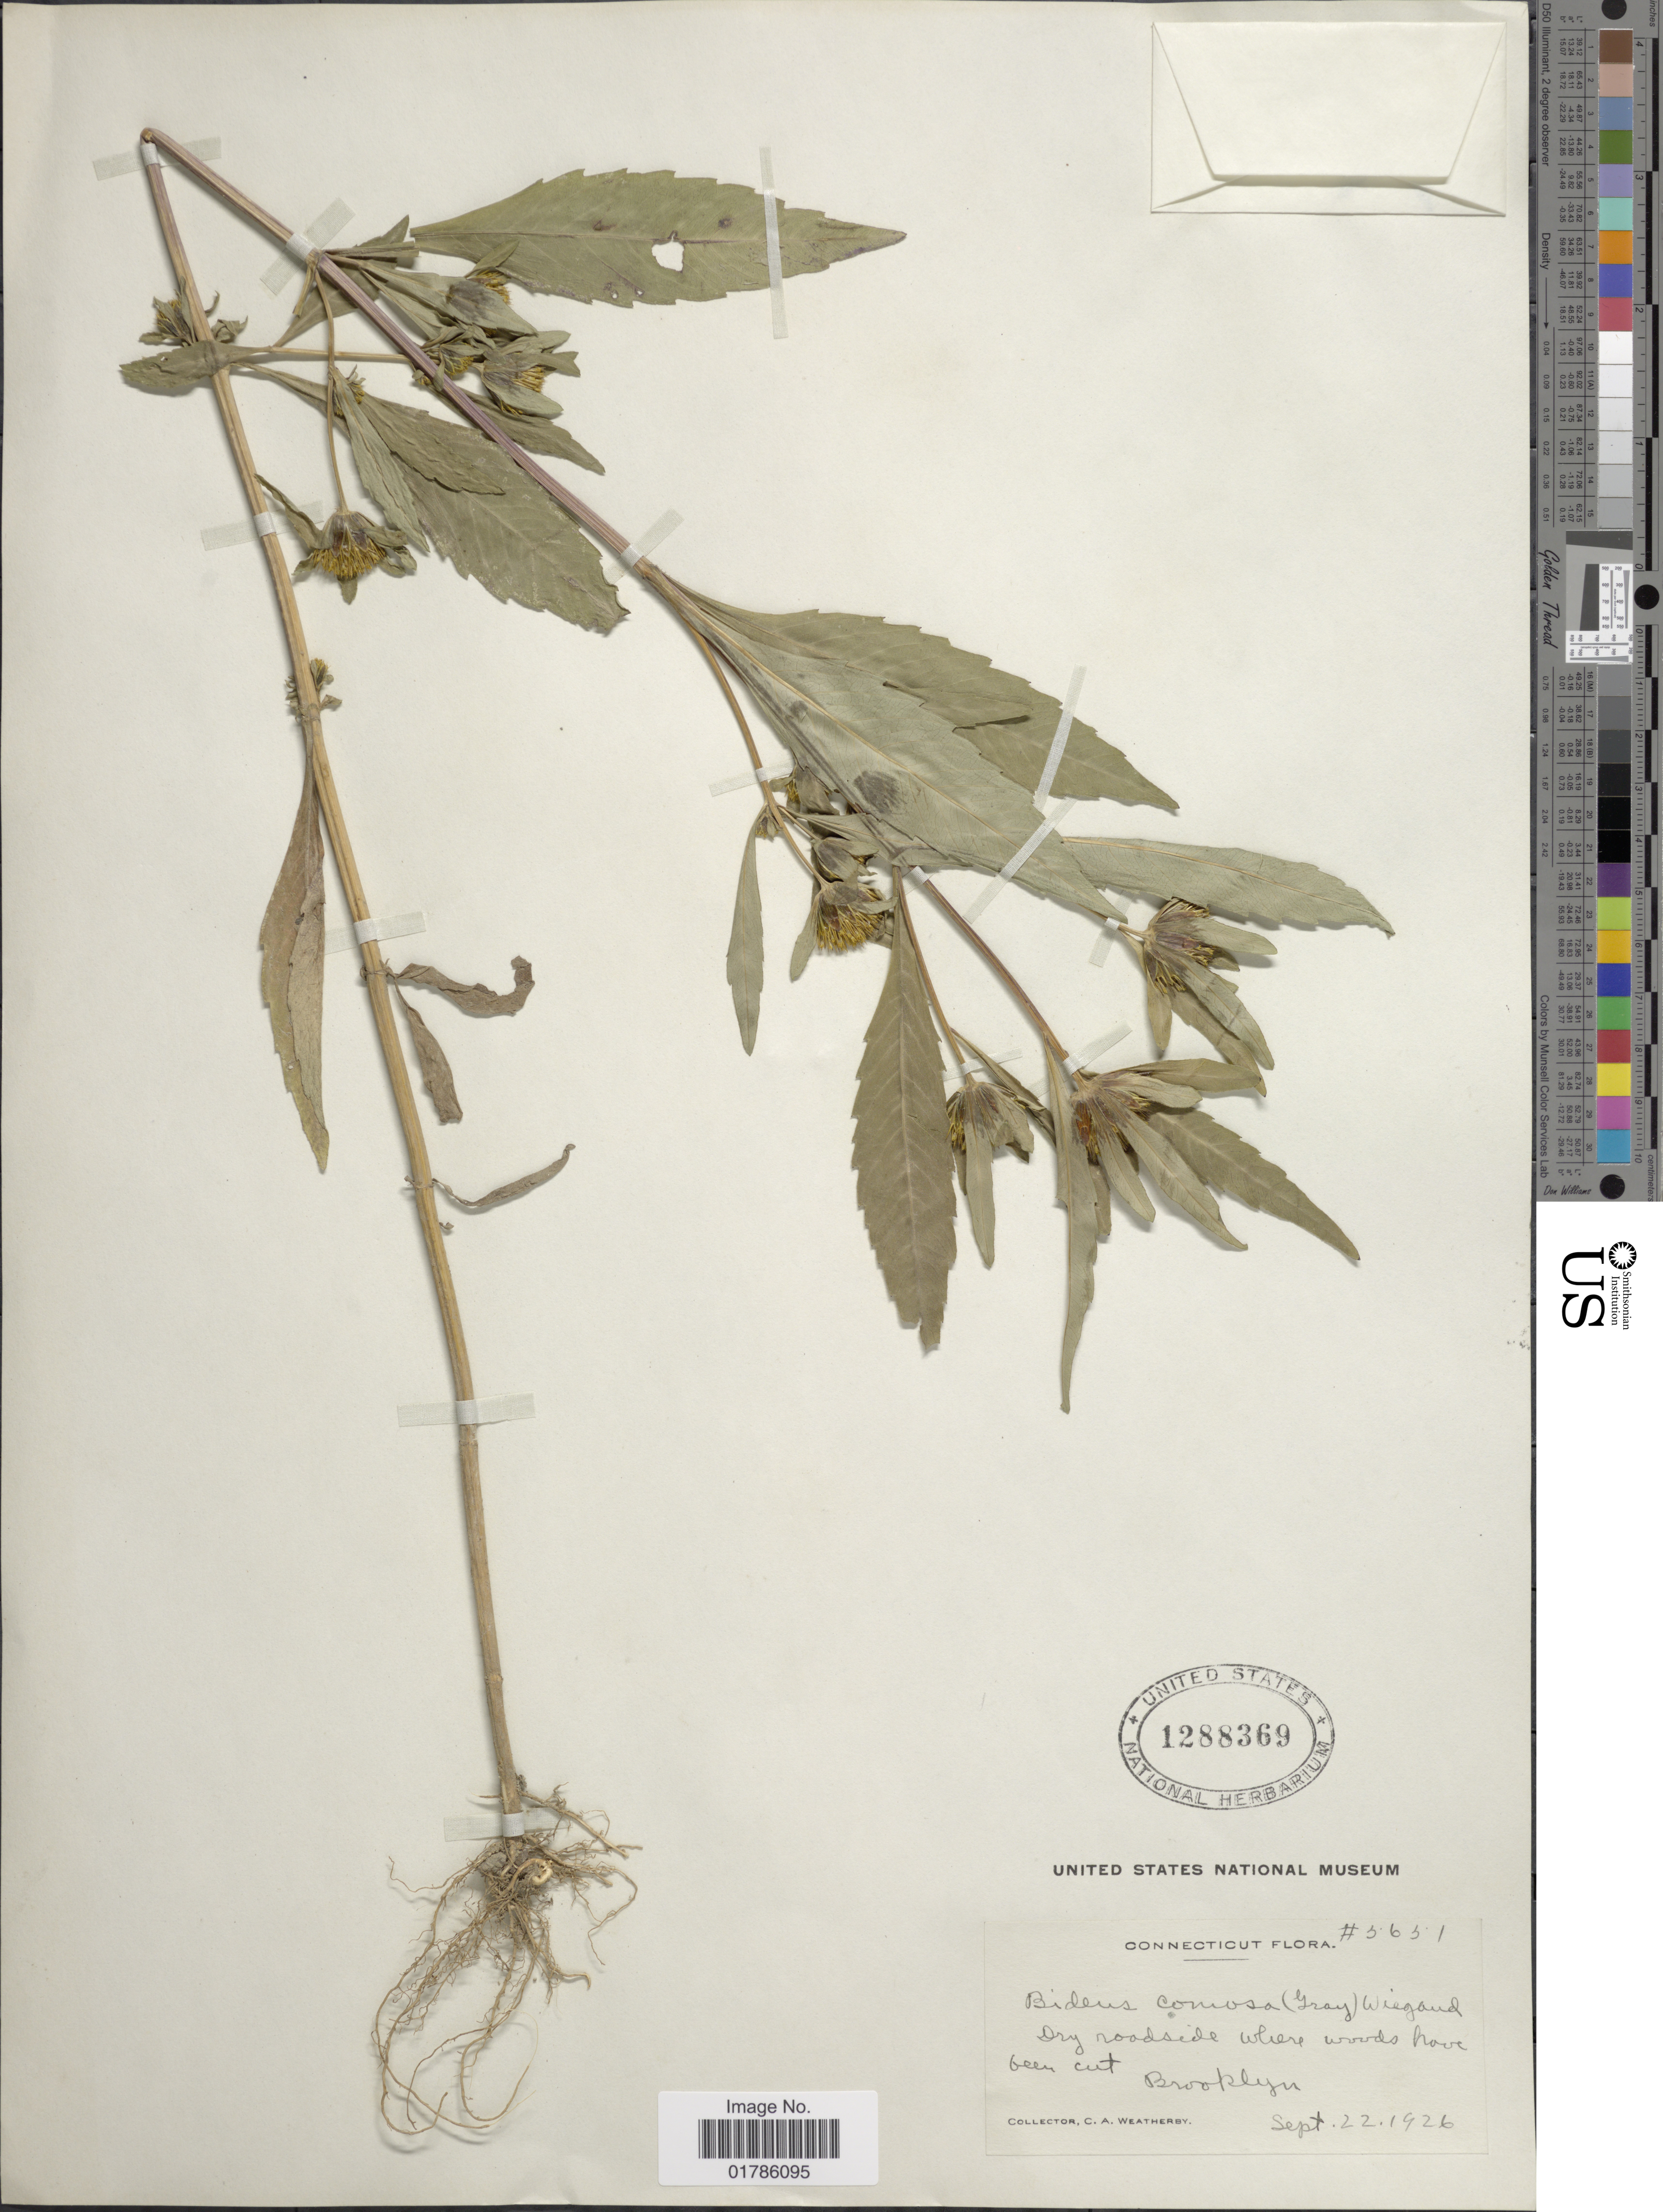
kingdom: Plantae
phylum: Tracheophyta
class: Magnoliopsida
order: Asterales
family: Asteraceae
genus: Bidens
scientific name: Bidens comosa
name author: (A. Gray) Wiegand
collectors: C. A. Weatherby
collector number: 5651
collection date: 1926-09-22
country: United States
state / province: Connecticut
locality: Brooklyn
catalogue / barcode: US 1288369